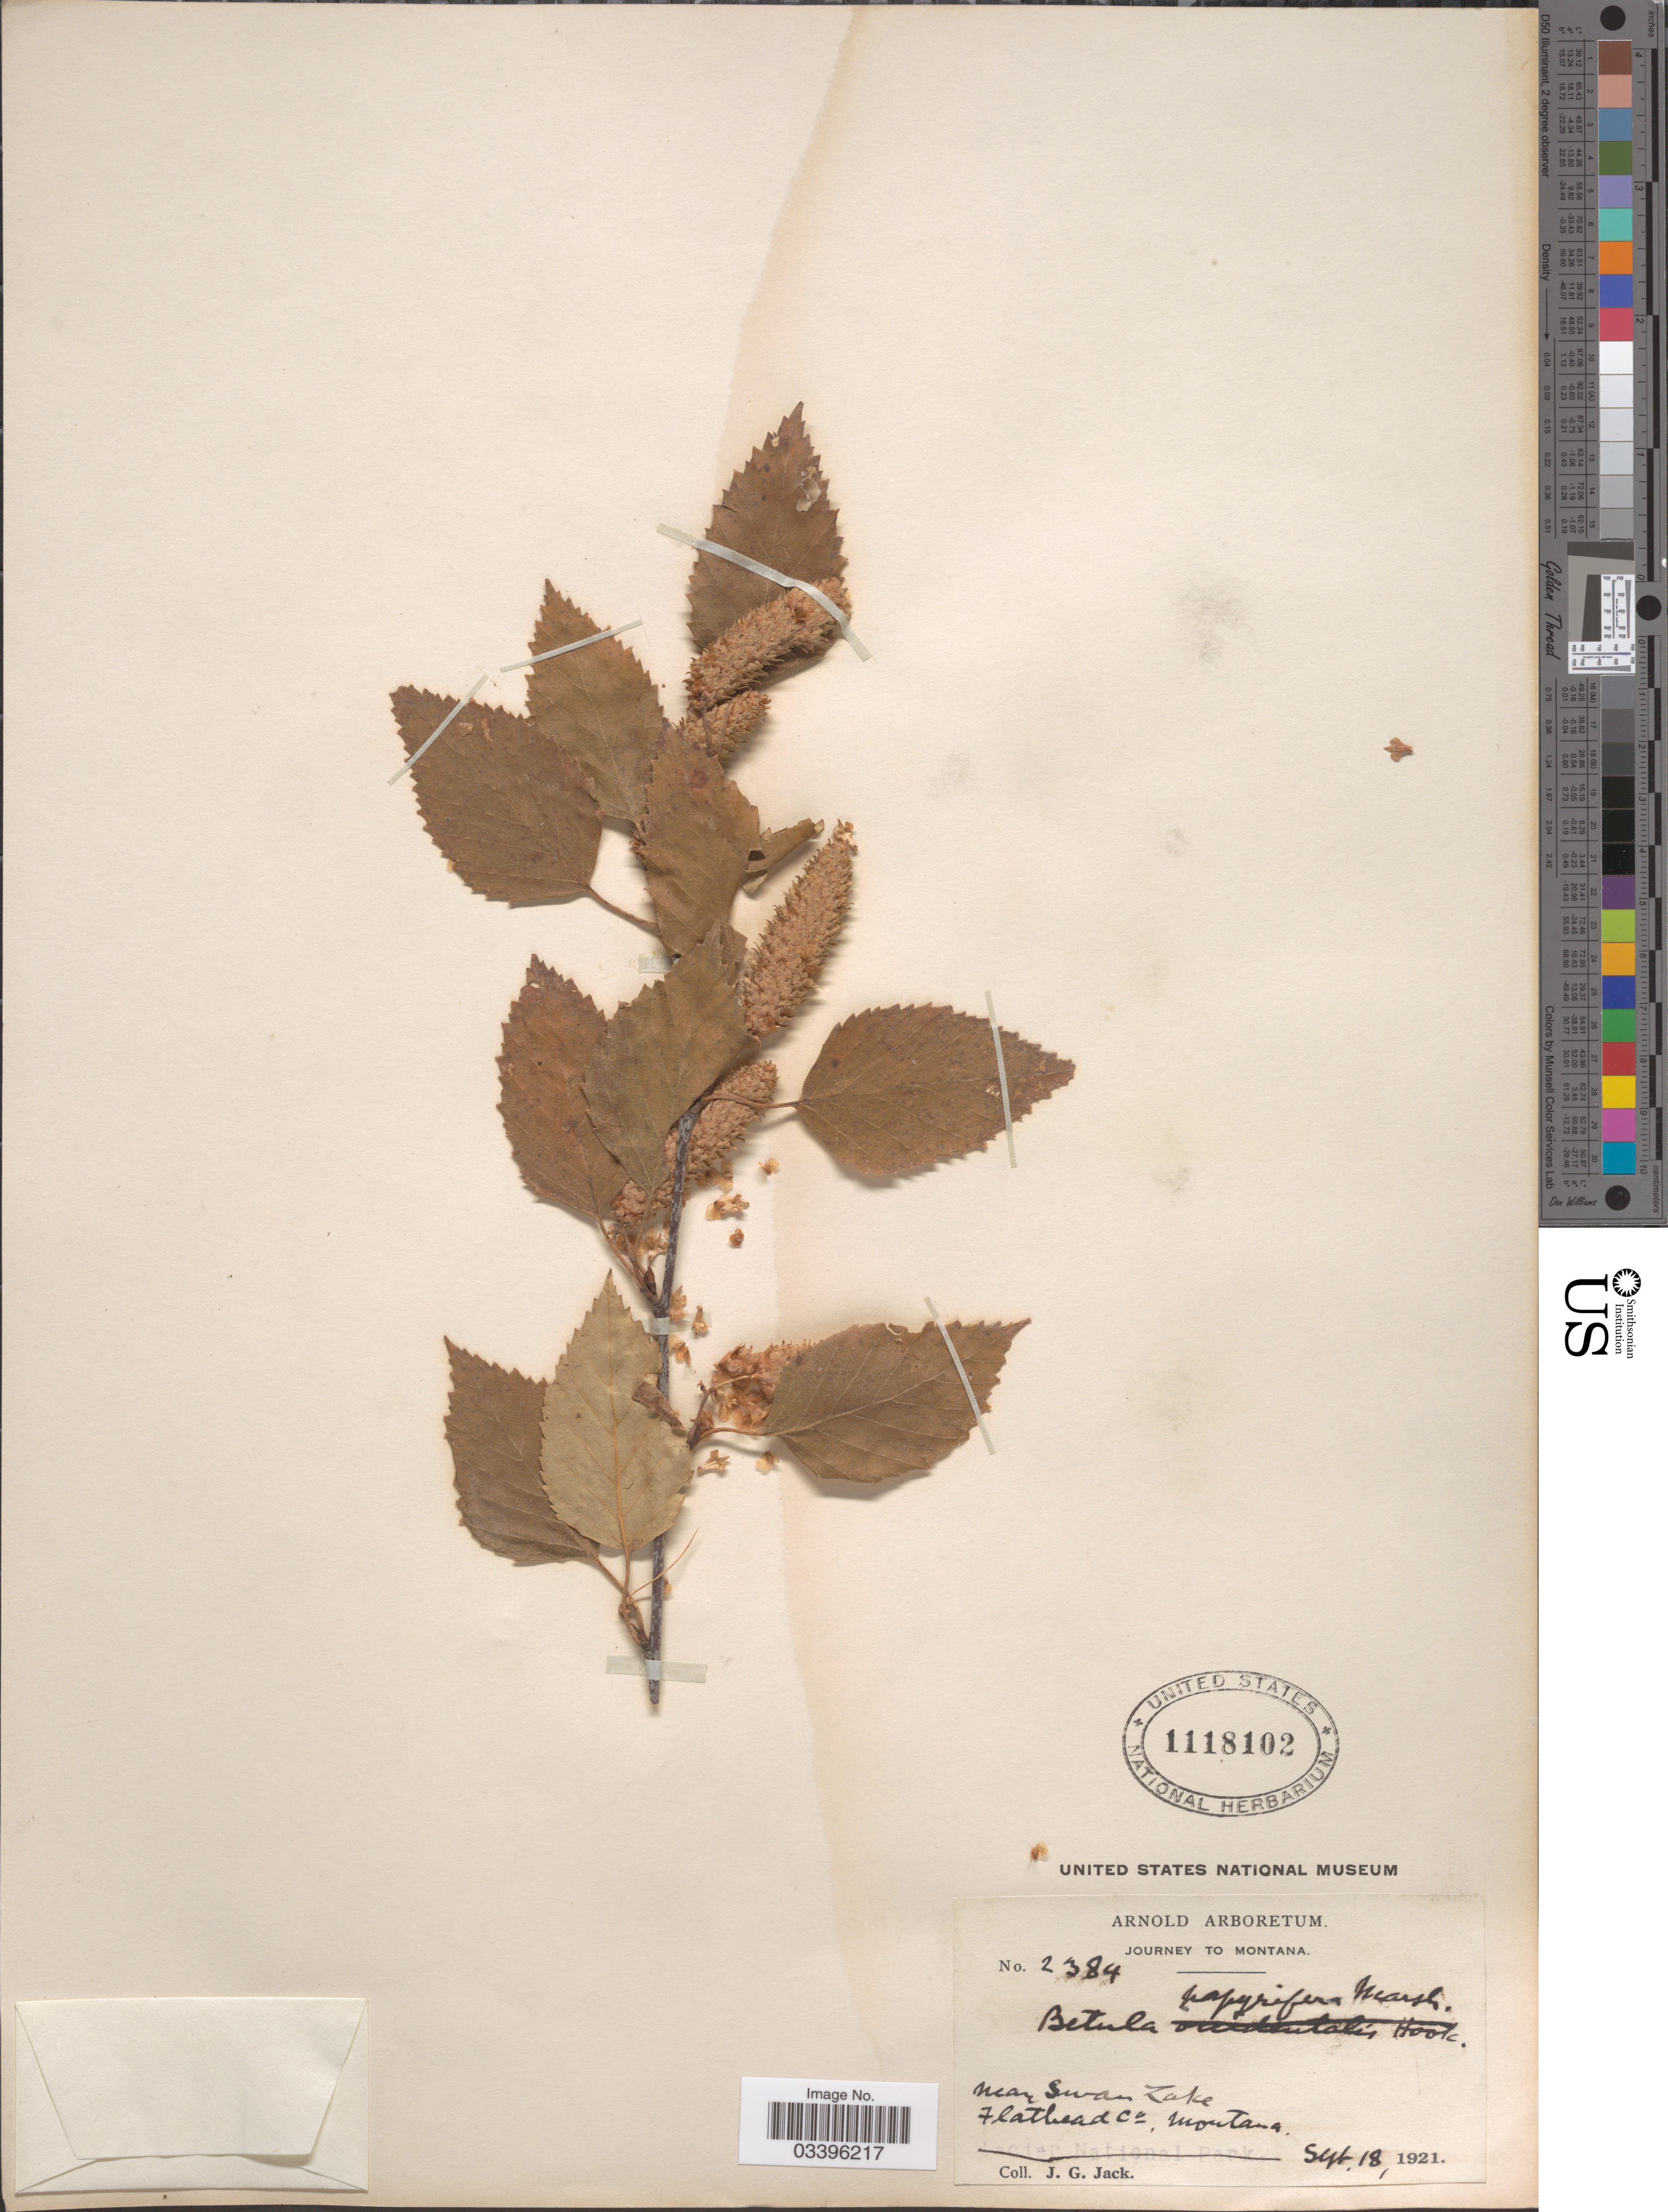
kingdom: Plantae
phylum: Tracheophyta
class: Magnoliopsida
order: Fagales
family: Betulaceae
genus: Betula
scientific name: Betula occidentalis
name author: Hook.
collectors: J. G. Jack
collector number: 2384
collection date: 1921-09-18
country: United States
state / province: Montana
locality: Near Swan Lake, Flathead Co.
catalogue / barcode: US 1118102